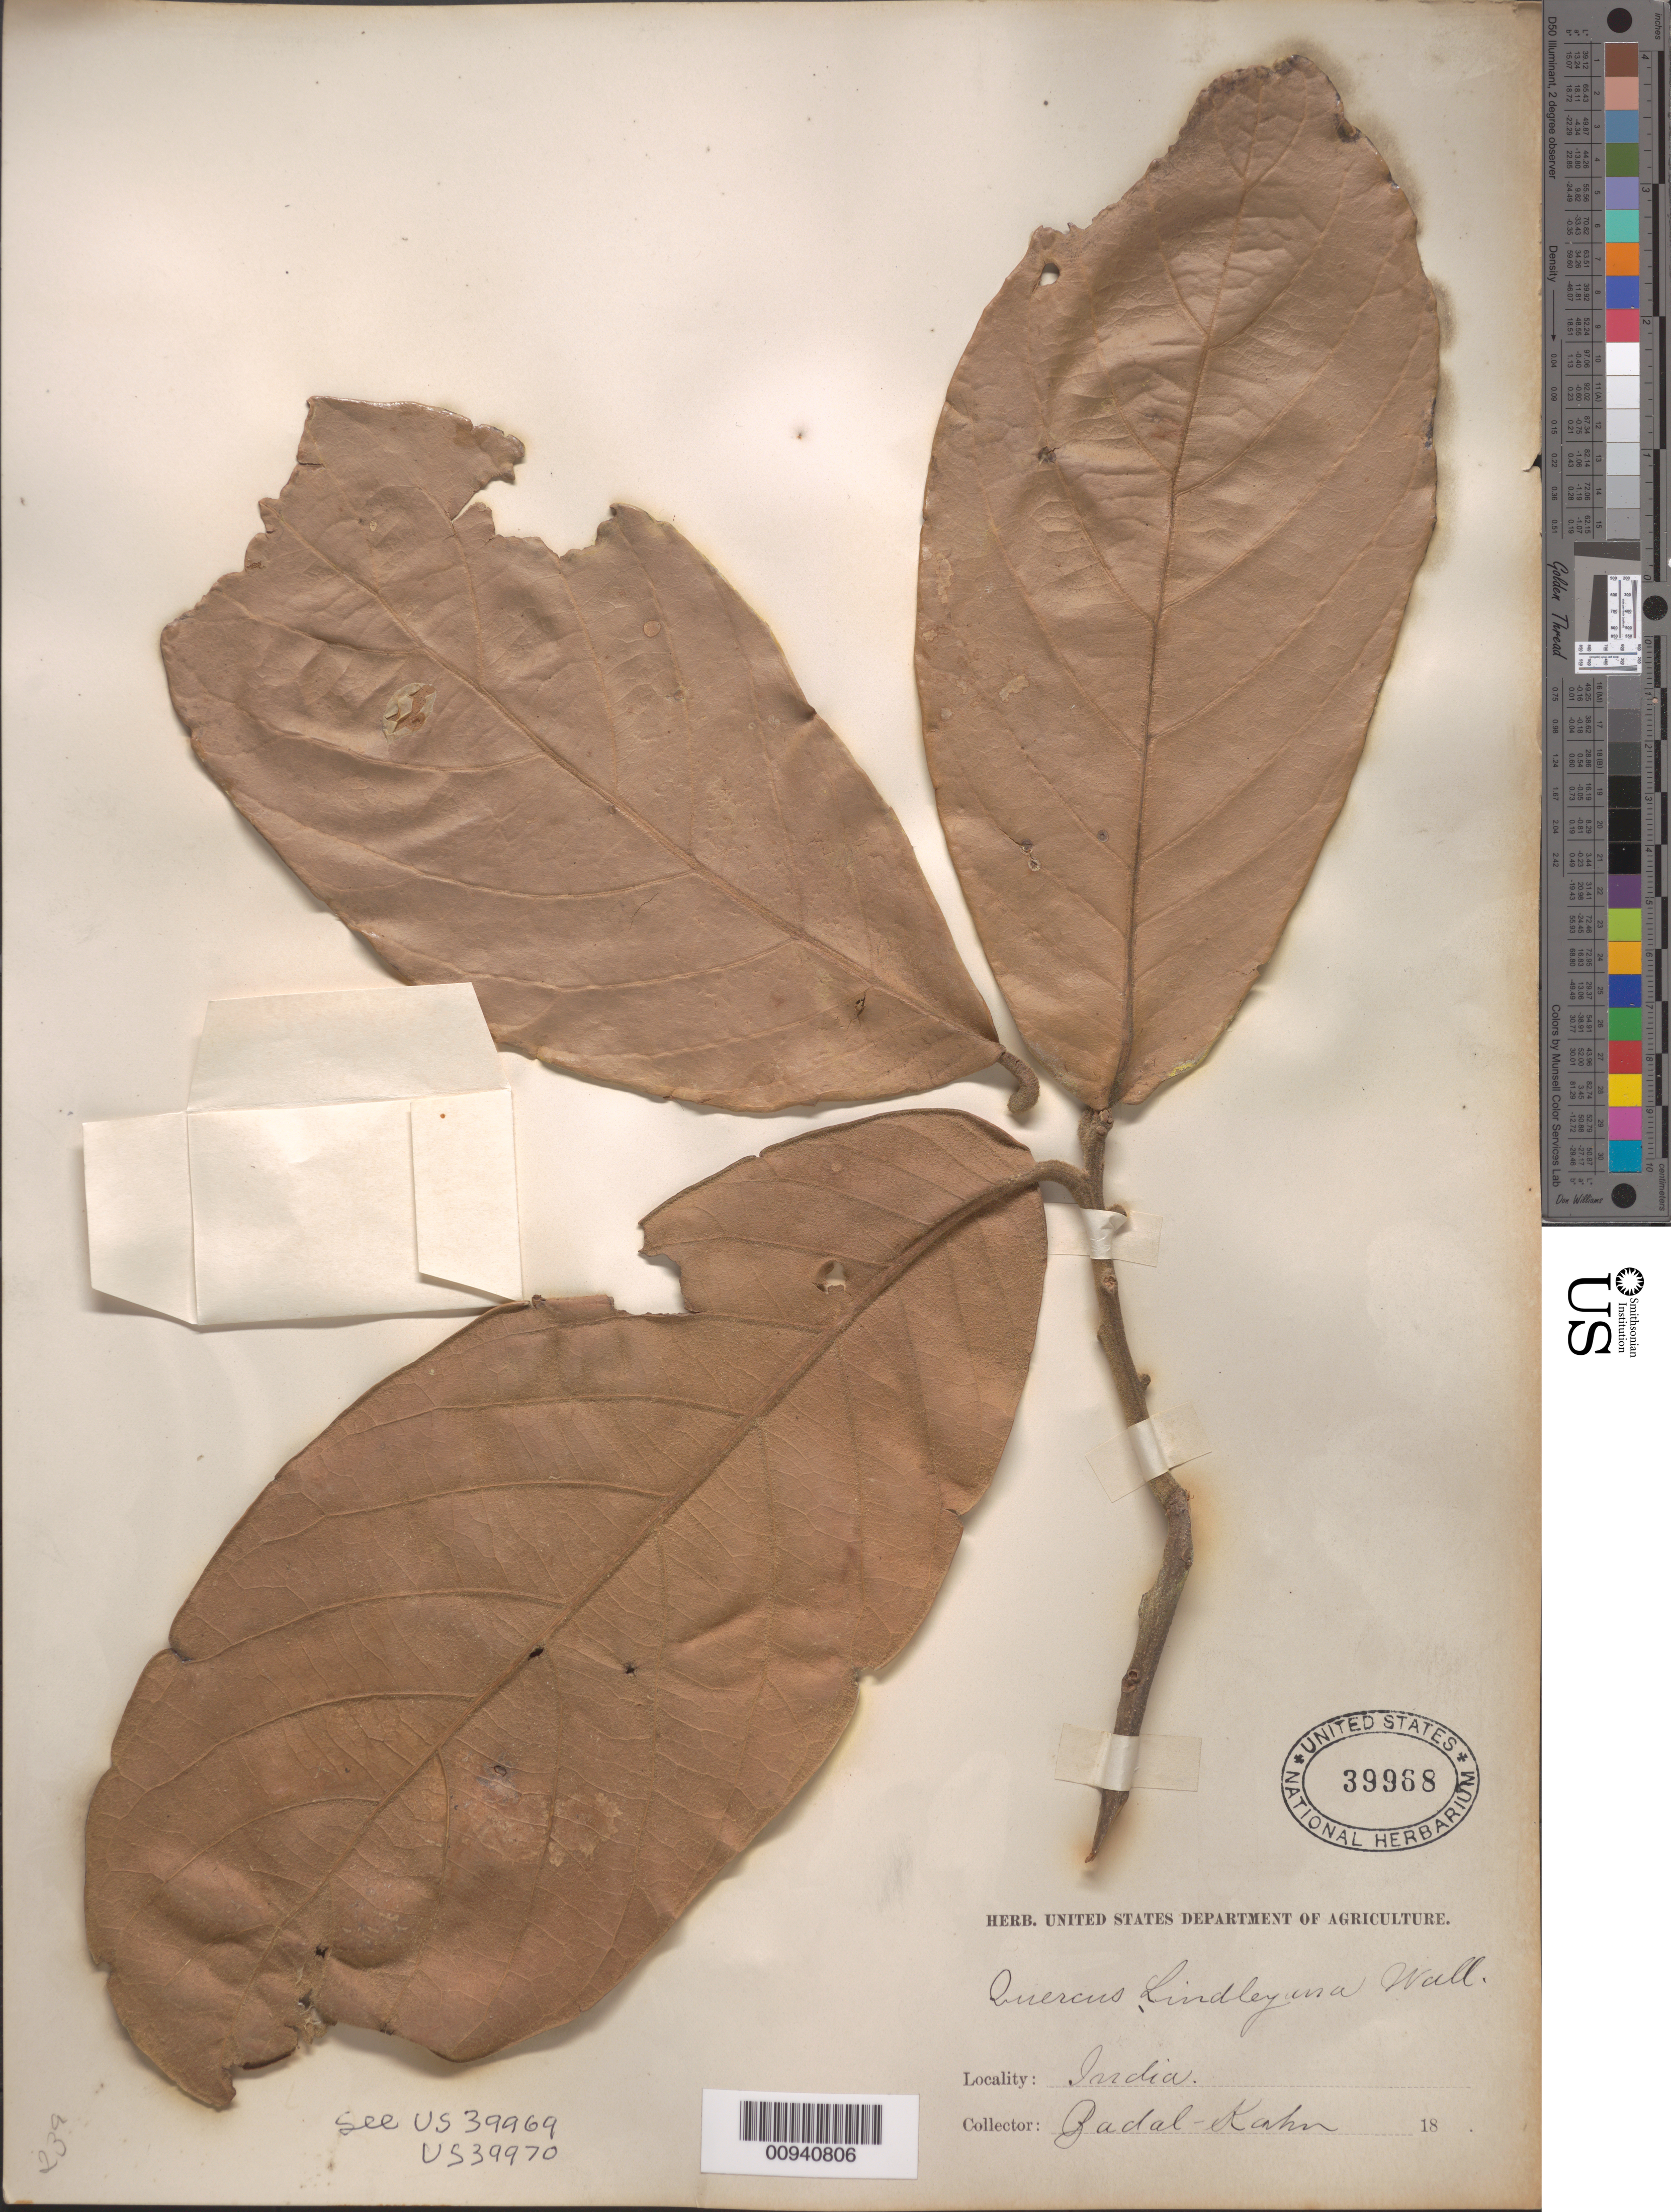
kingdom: Plantae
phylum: Tracheophyta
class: Magnoliopsida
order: Fagales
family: Fagaceae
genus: Quercus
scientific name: Quercus lindleyana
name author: Wall. ex A. DC.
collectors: B. Khan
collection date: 1888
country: Myanmar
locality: Upper Burma, Maymyo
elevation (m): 1219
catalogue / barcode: US 39968